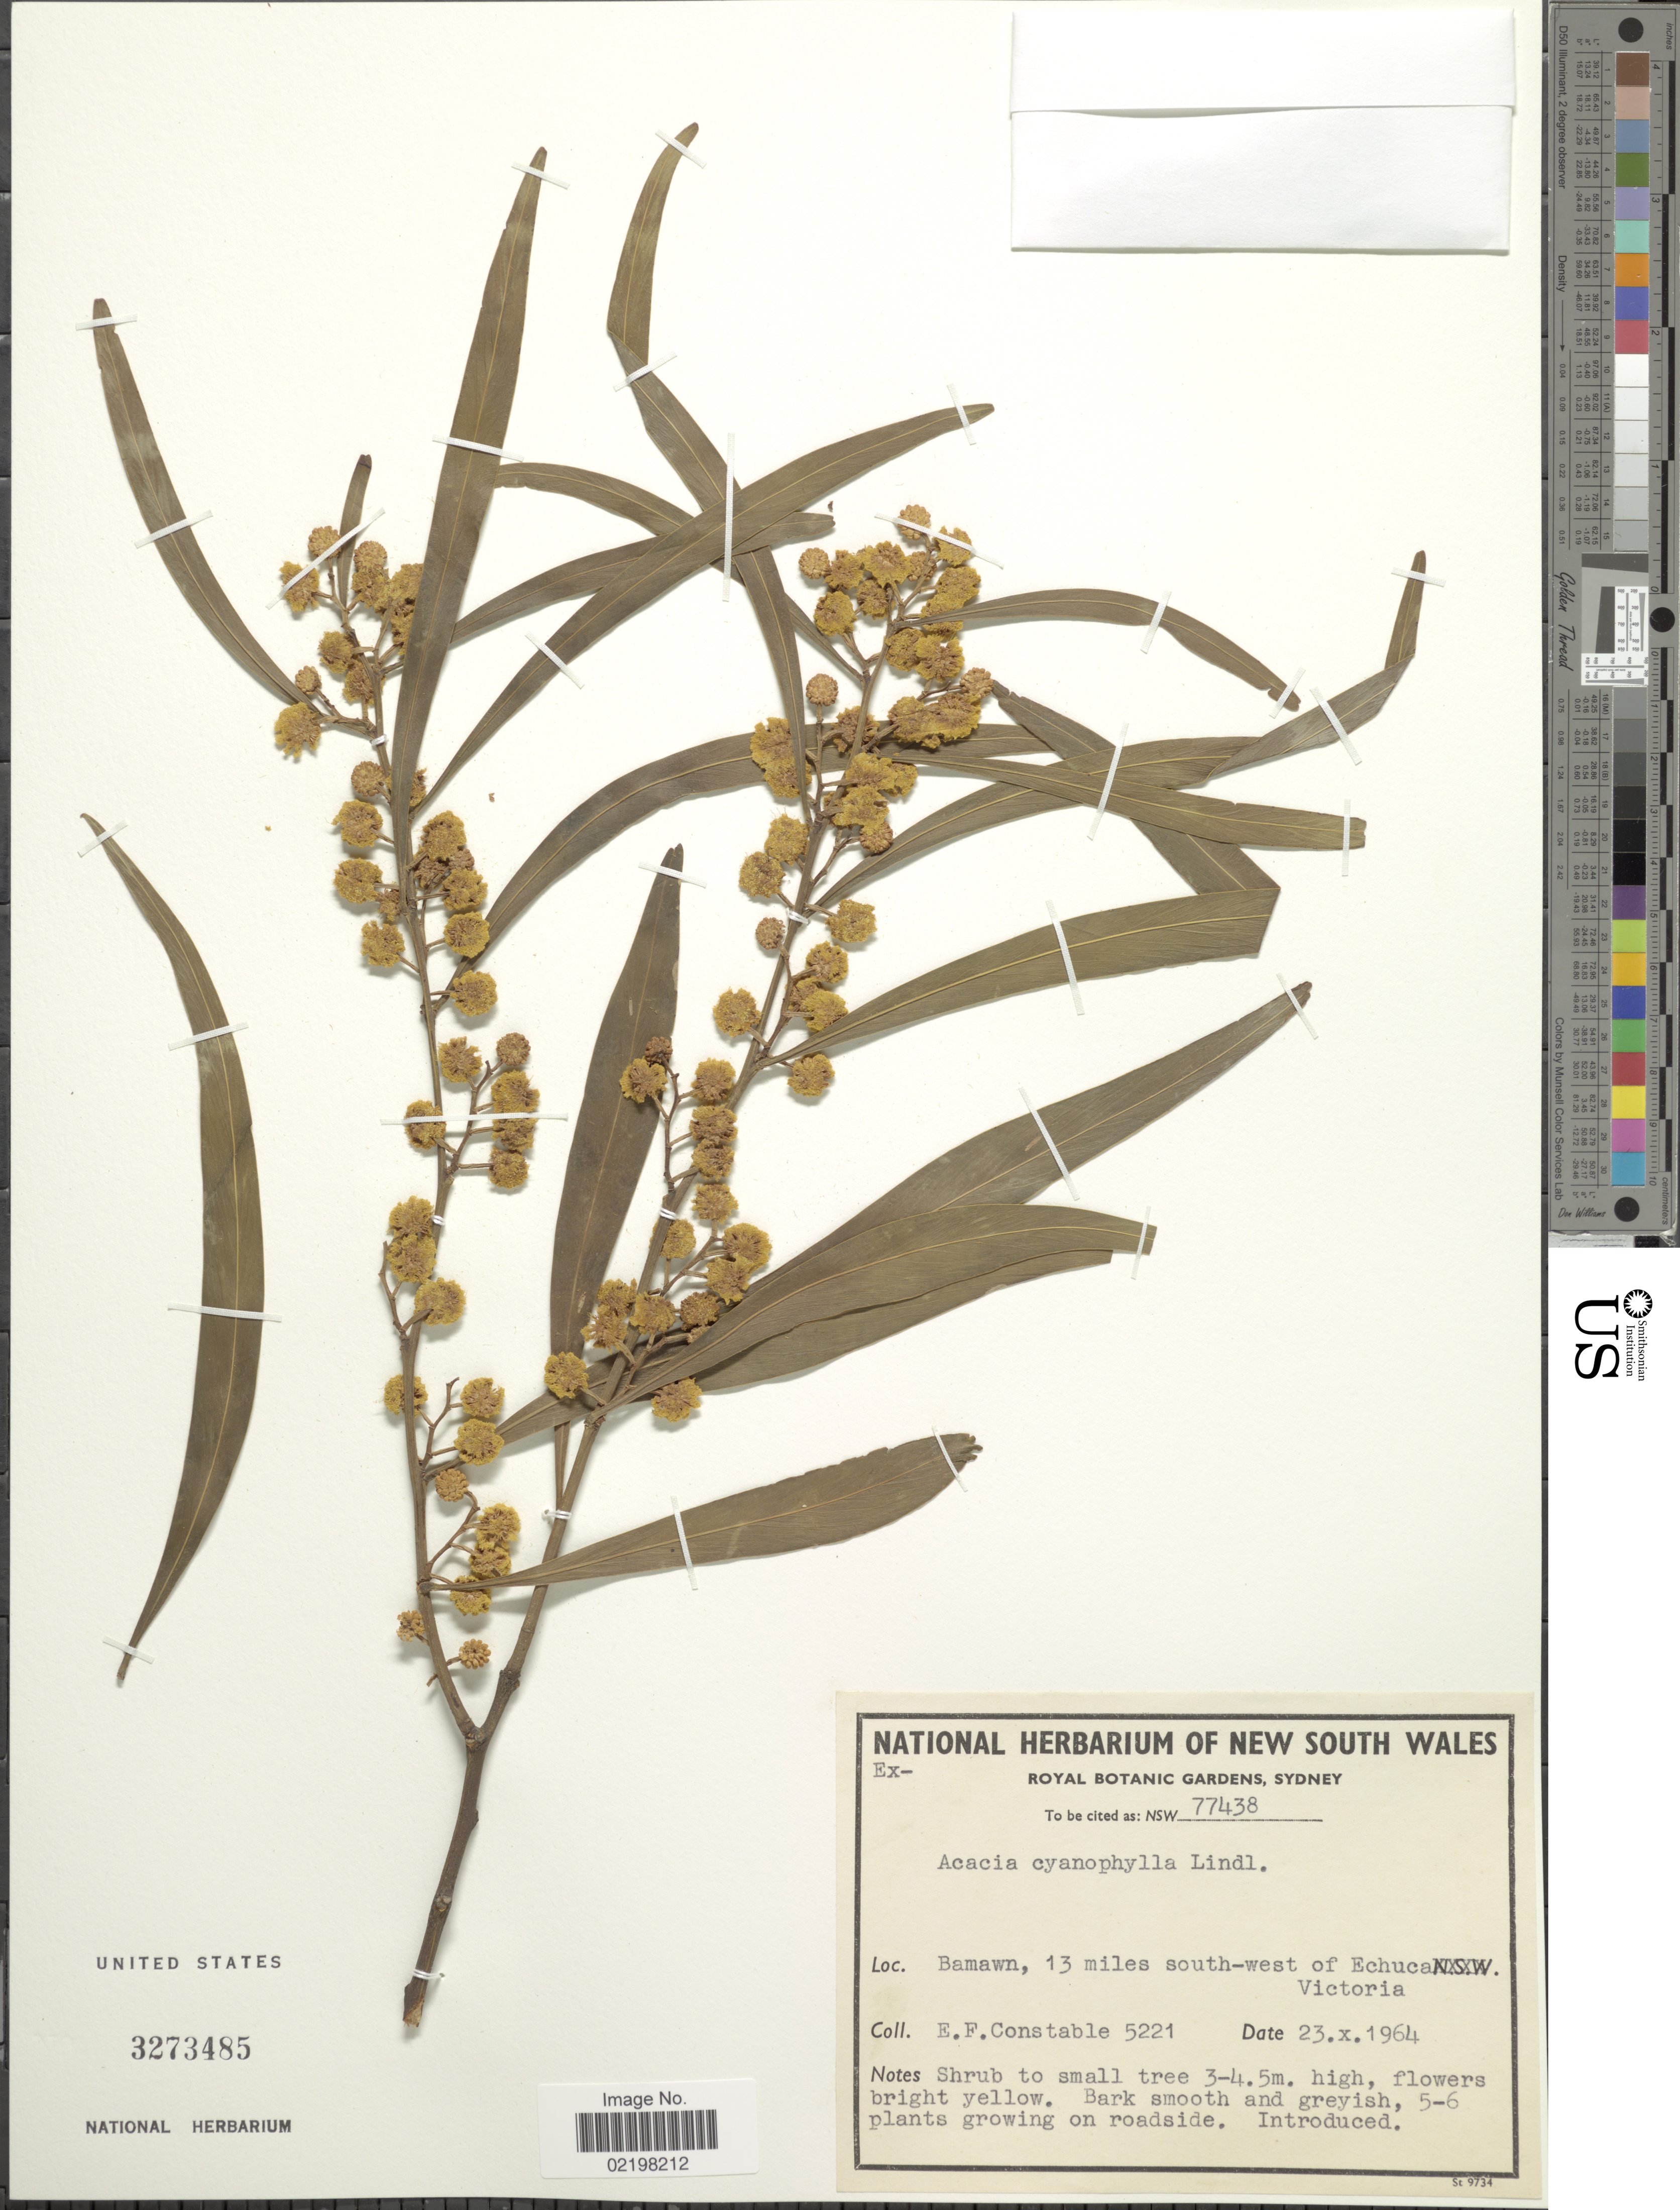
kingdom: Plantae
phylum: Tracheophyta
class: Magnoliopsida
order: Fabales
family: Fabaceae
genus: Acacia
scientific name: Acacia cyanophylla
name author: Lindl.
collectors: E. F. Constable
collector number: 5221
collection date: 1964-10-23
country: Australia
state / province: Victoria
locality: Bamawn, 13 miles south-west of Echuca Victoria.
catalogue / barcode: US 3273485